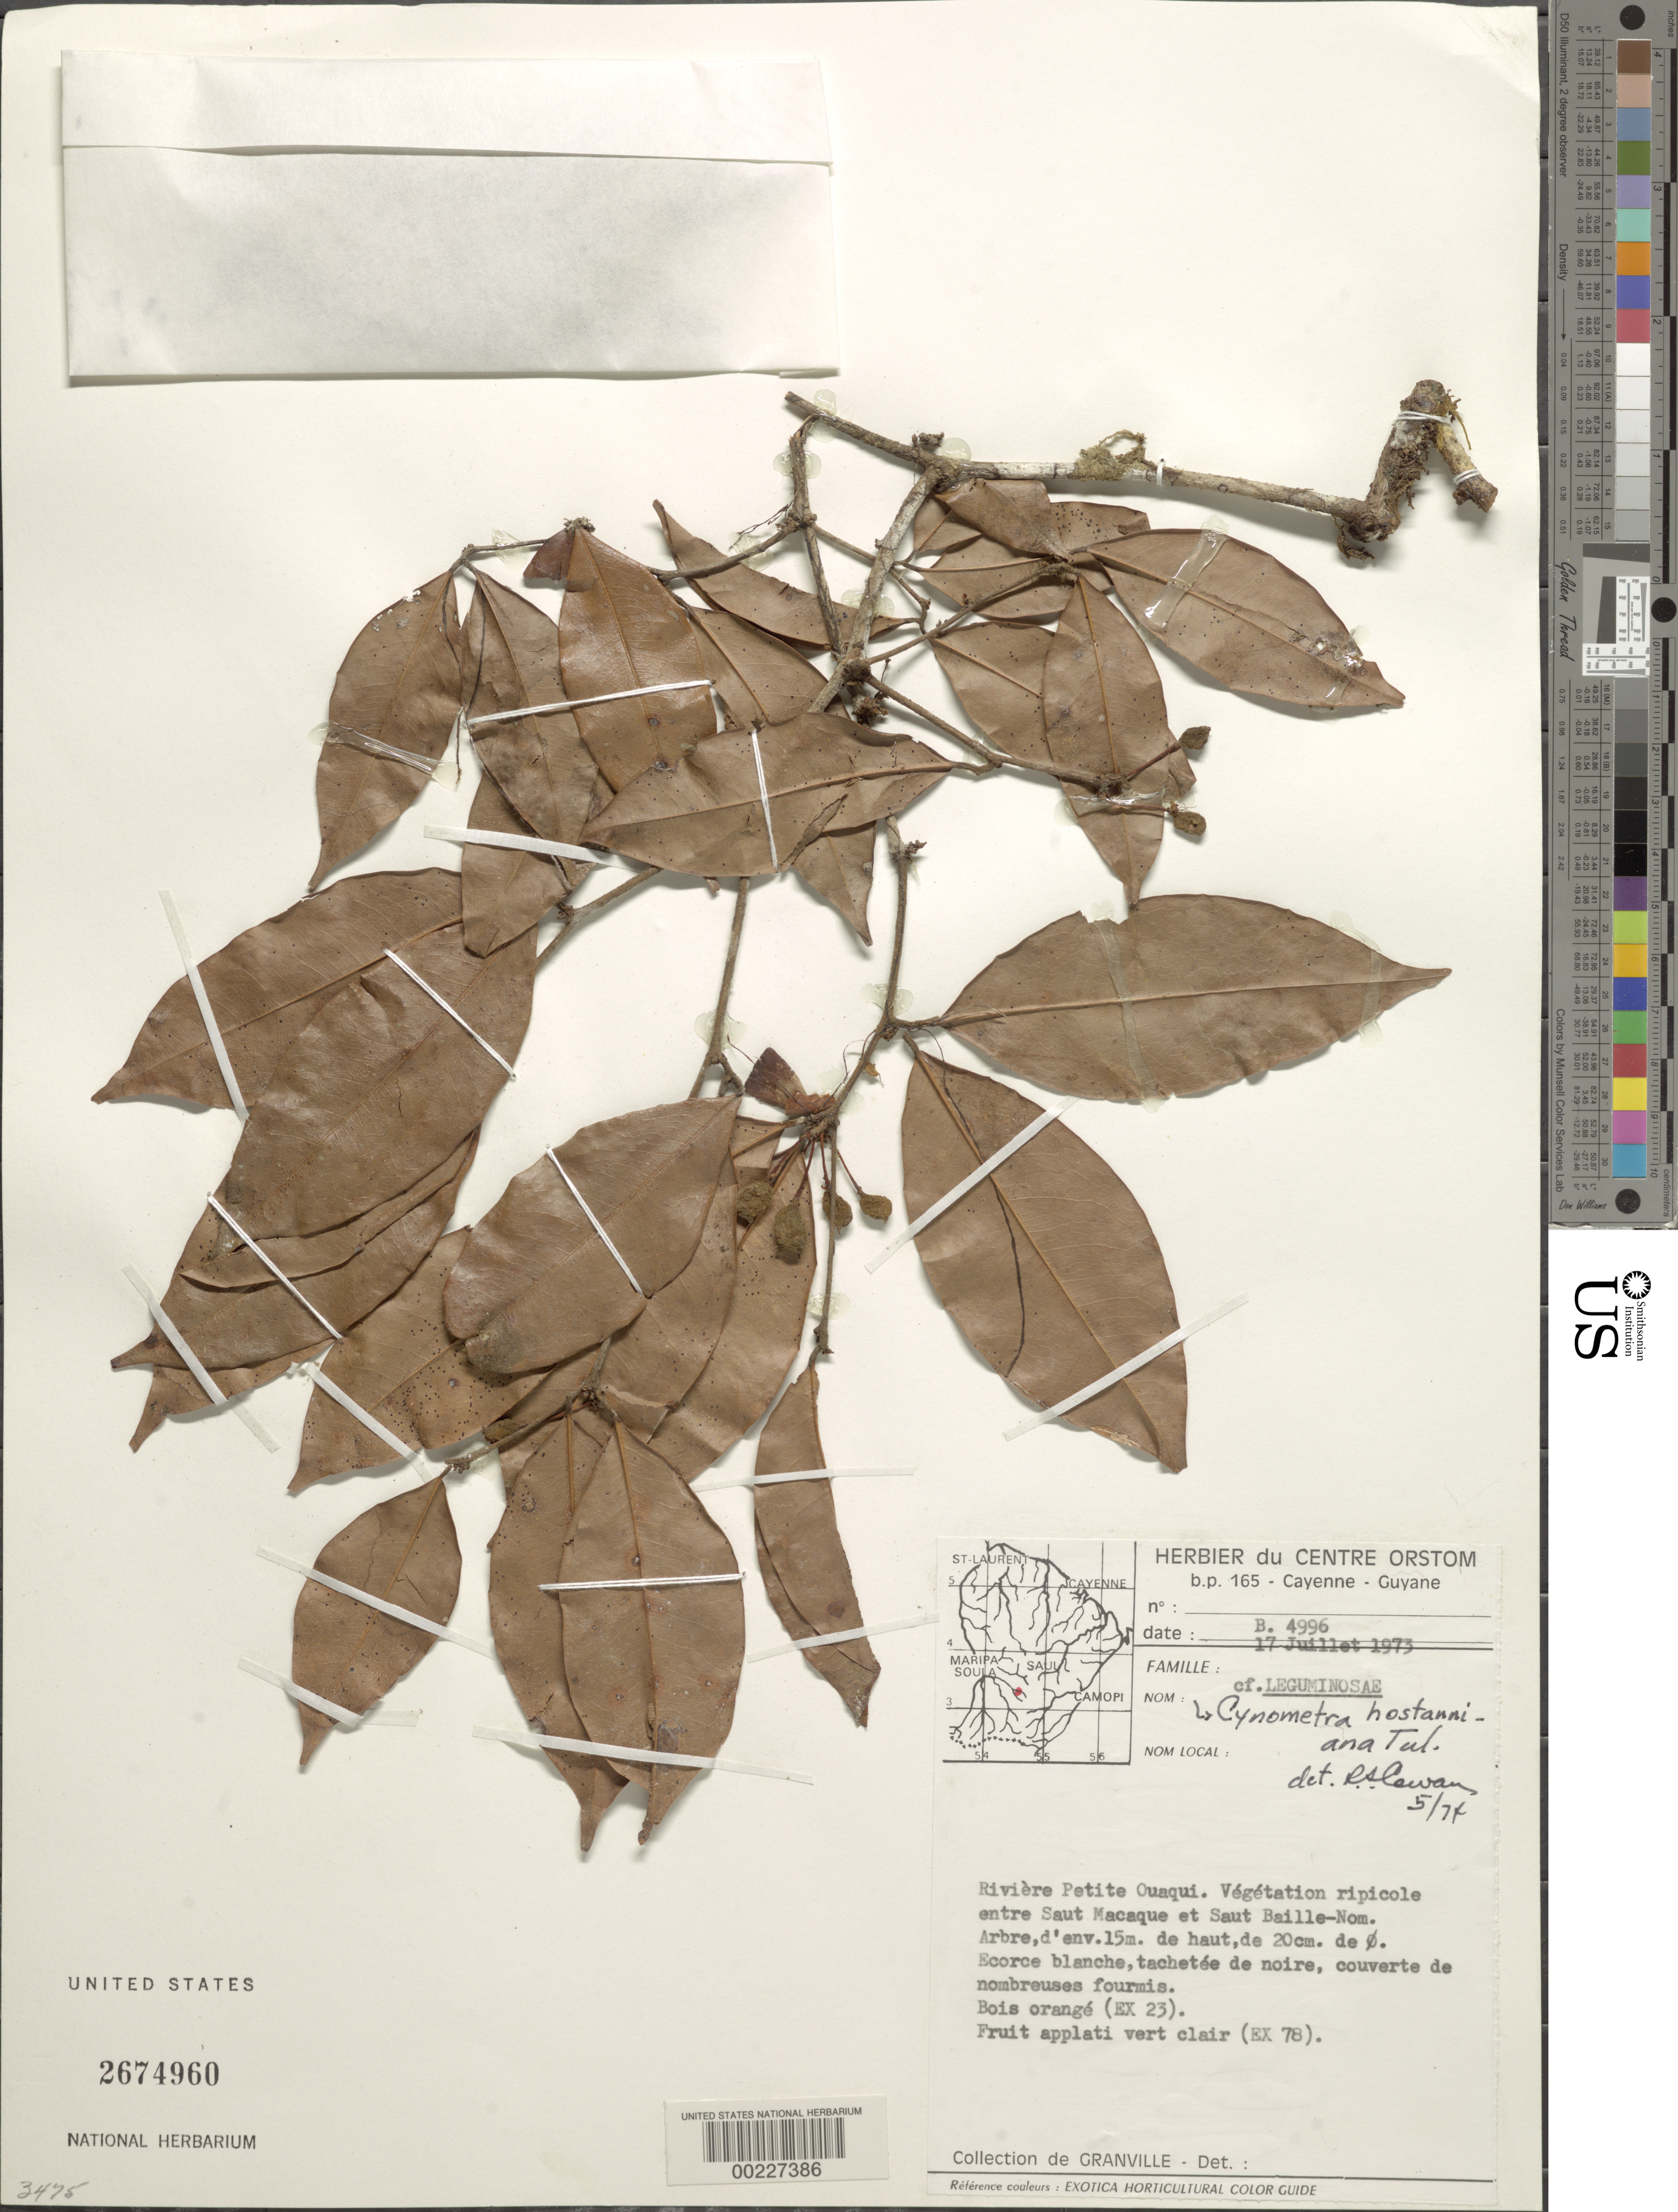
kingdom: Plantae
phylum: Tracheophyta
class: Magnoliopsida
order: Fabales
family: Fabaceae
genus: Cynometra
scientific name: Cynometra hostmanniana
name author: Tul.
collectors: J.-J. de Granville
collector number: B 4996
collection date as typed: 17 Jul 1973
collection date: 1973-07-17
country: French Guiana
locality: Little river ouaqui, between saut macaque and saut baille-nom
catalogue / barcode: US 2674960